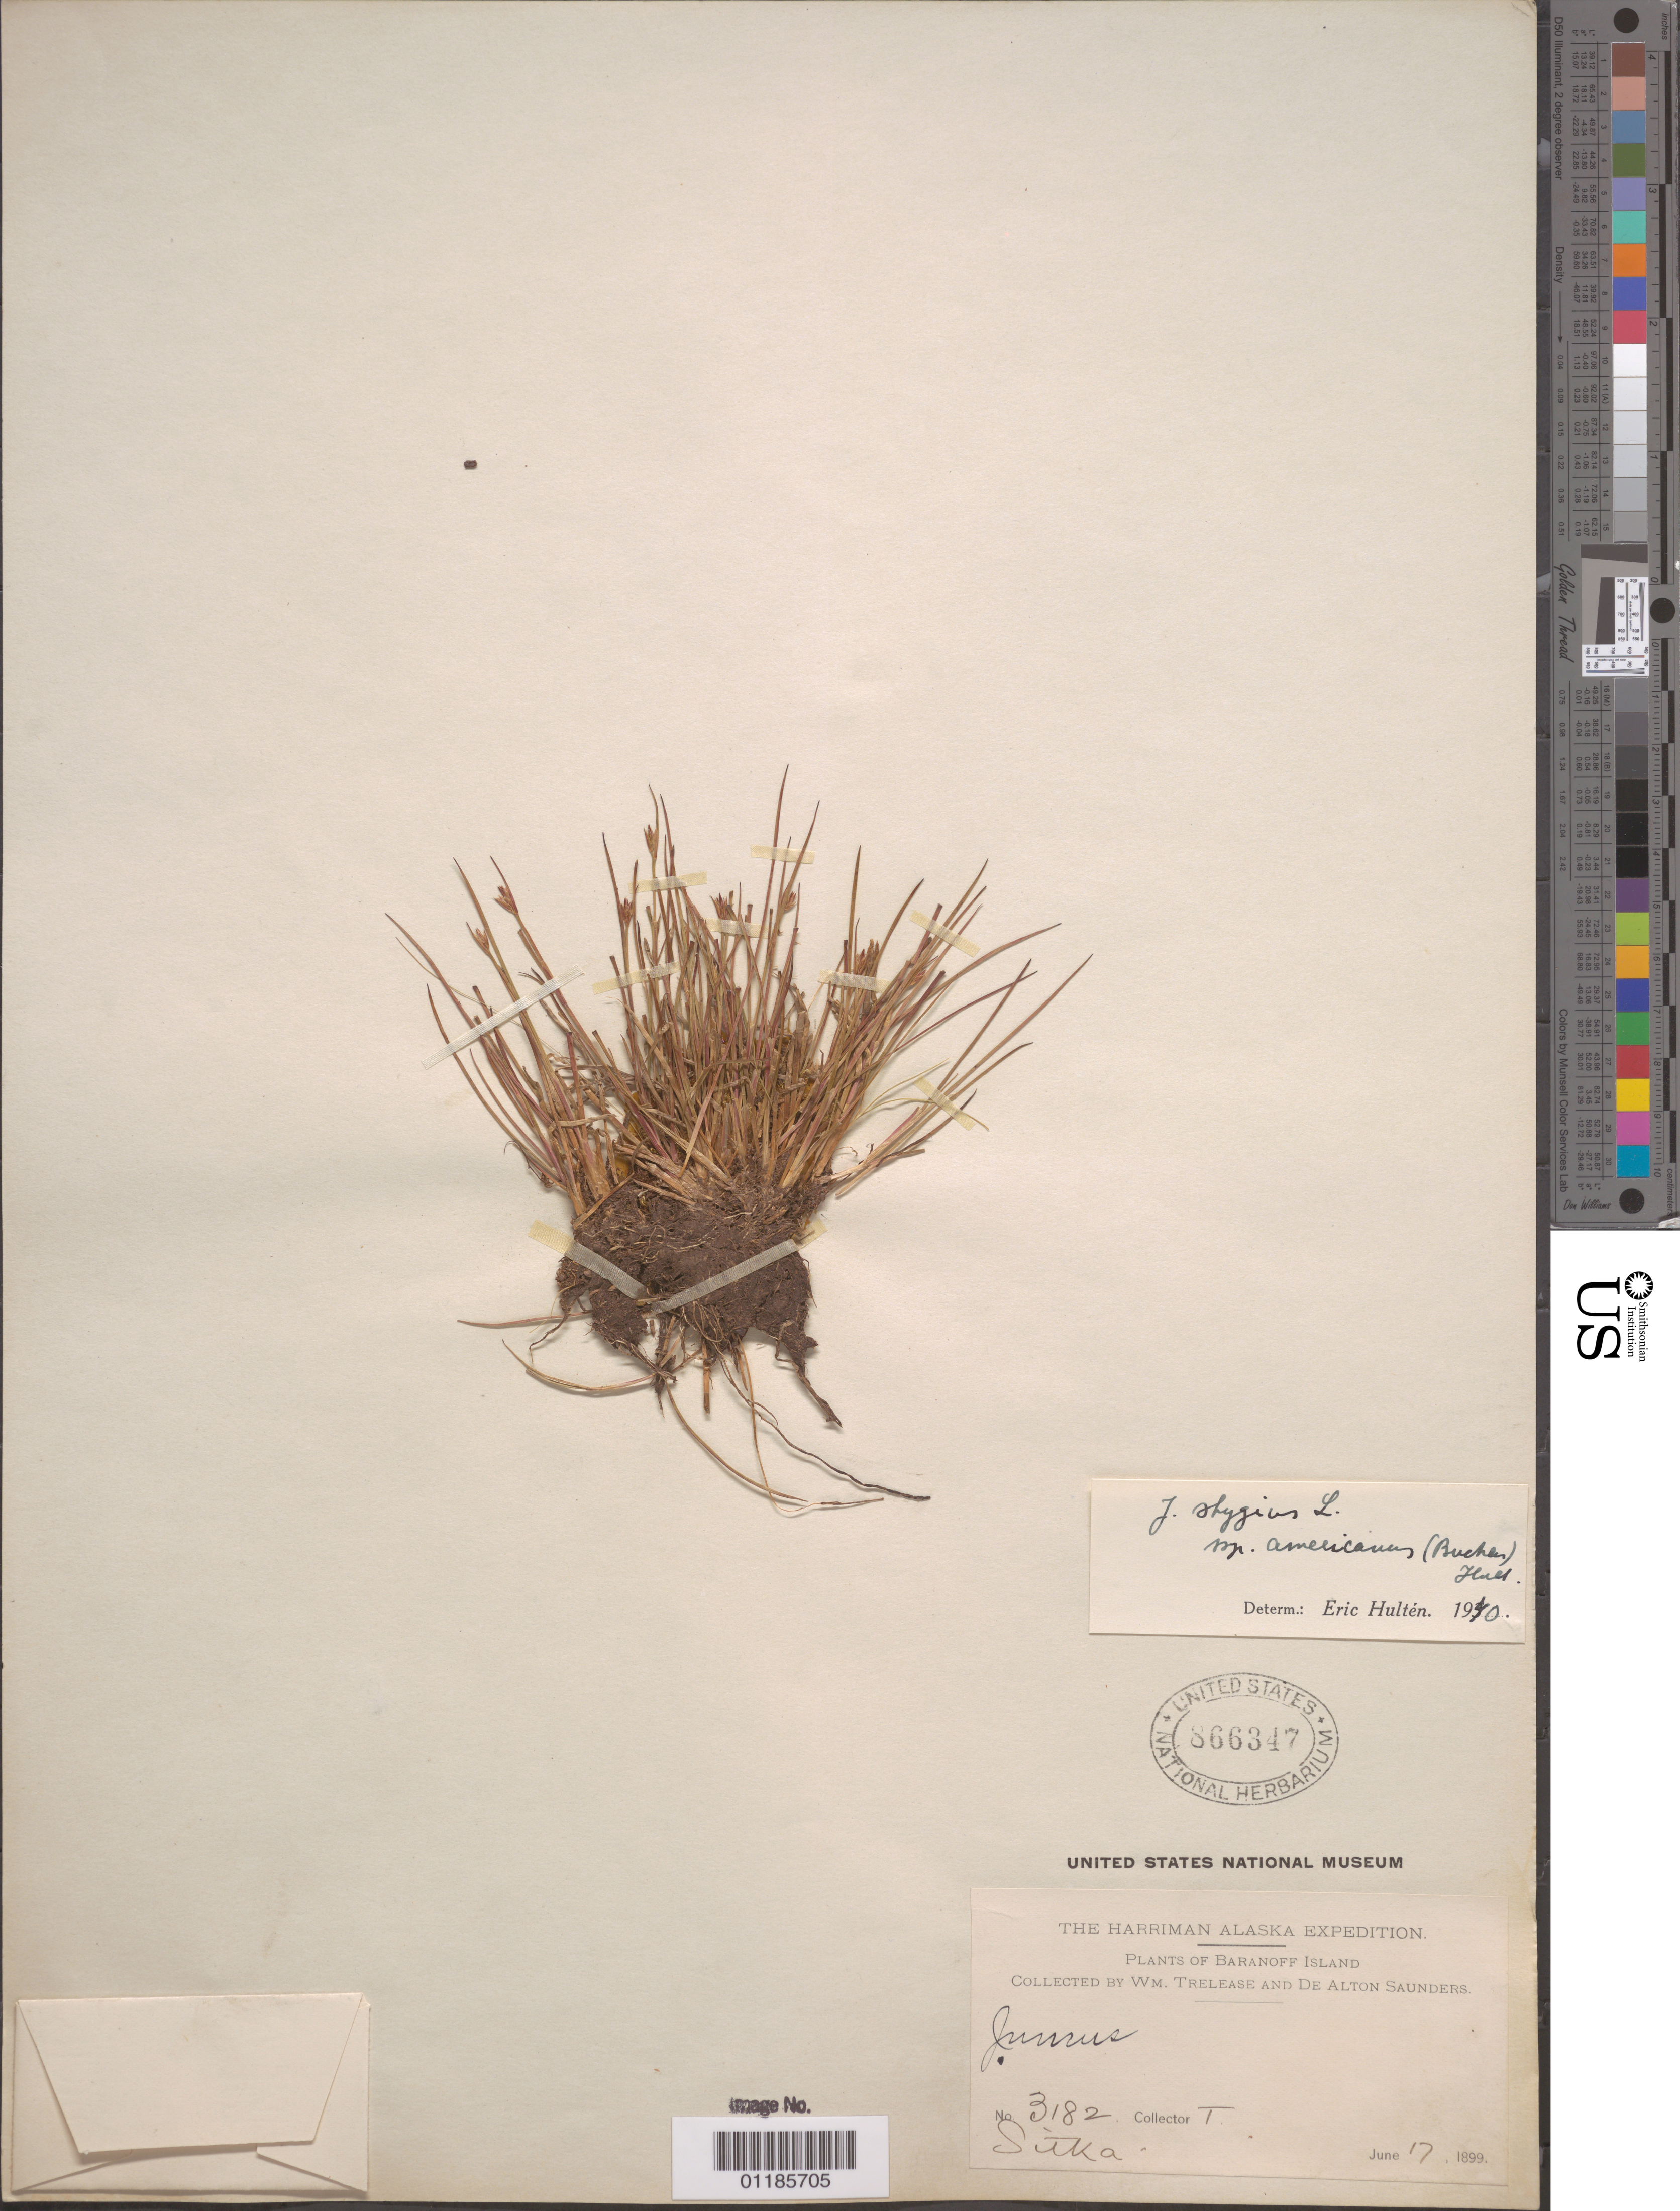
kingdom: Plantae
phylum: Tracheophyta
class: Liliopsida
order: Poales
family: Juncaceae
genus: Juncus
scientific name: Juncus stygius subsp. americanus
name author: (Buchenau) Hultén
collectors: W. Trelease & D. Saunders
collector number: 3182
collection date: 1899-06-17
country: United States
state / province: Alaska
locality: Baranoff Island.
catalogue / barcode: US 866347